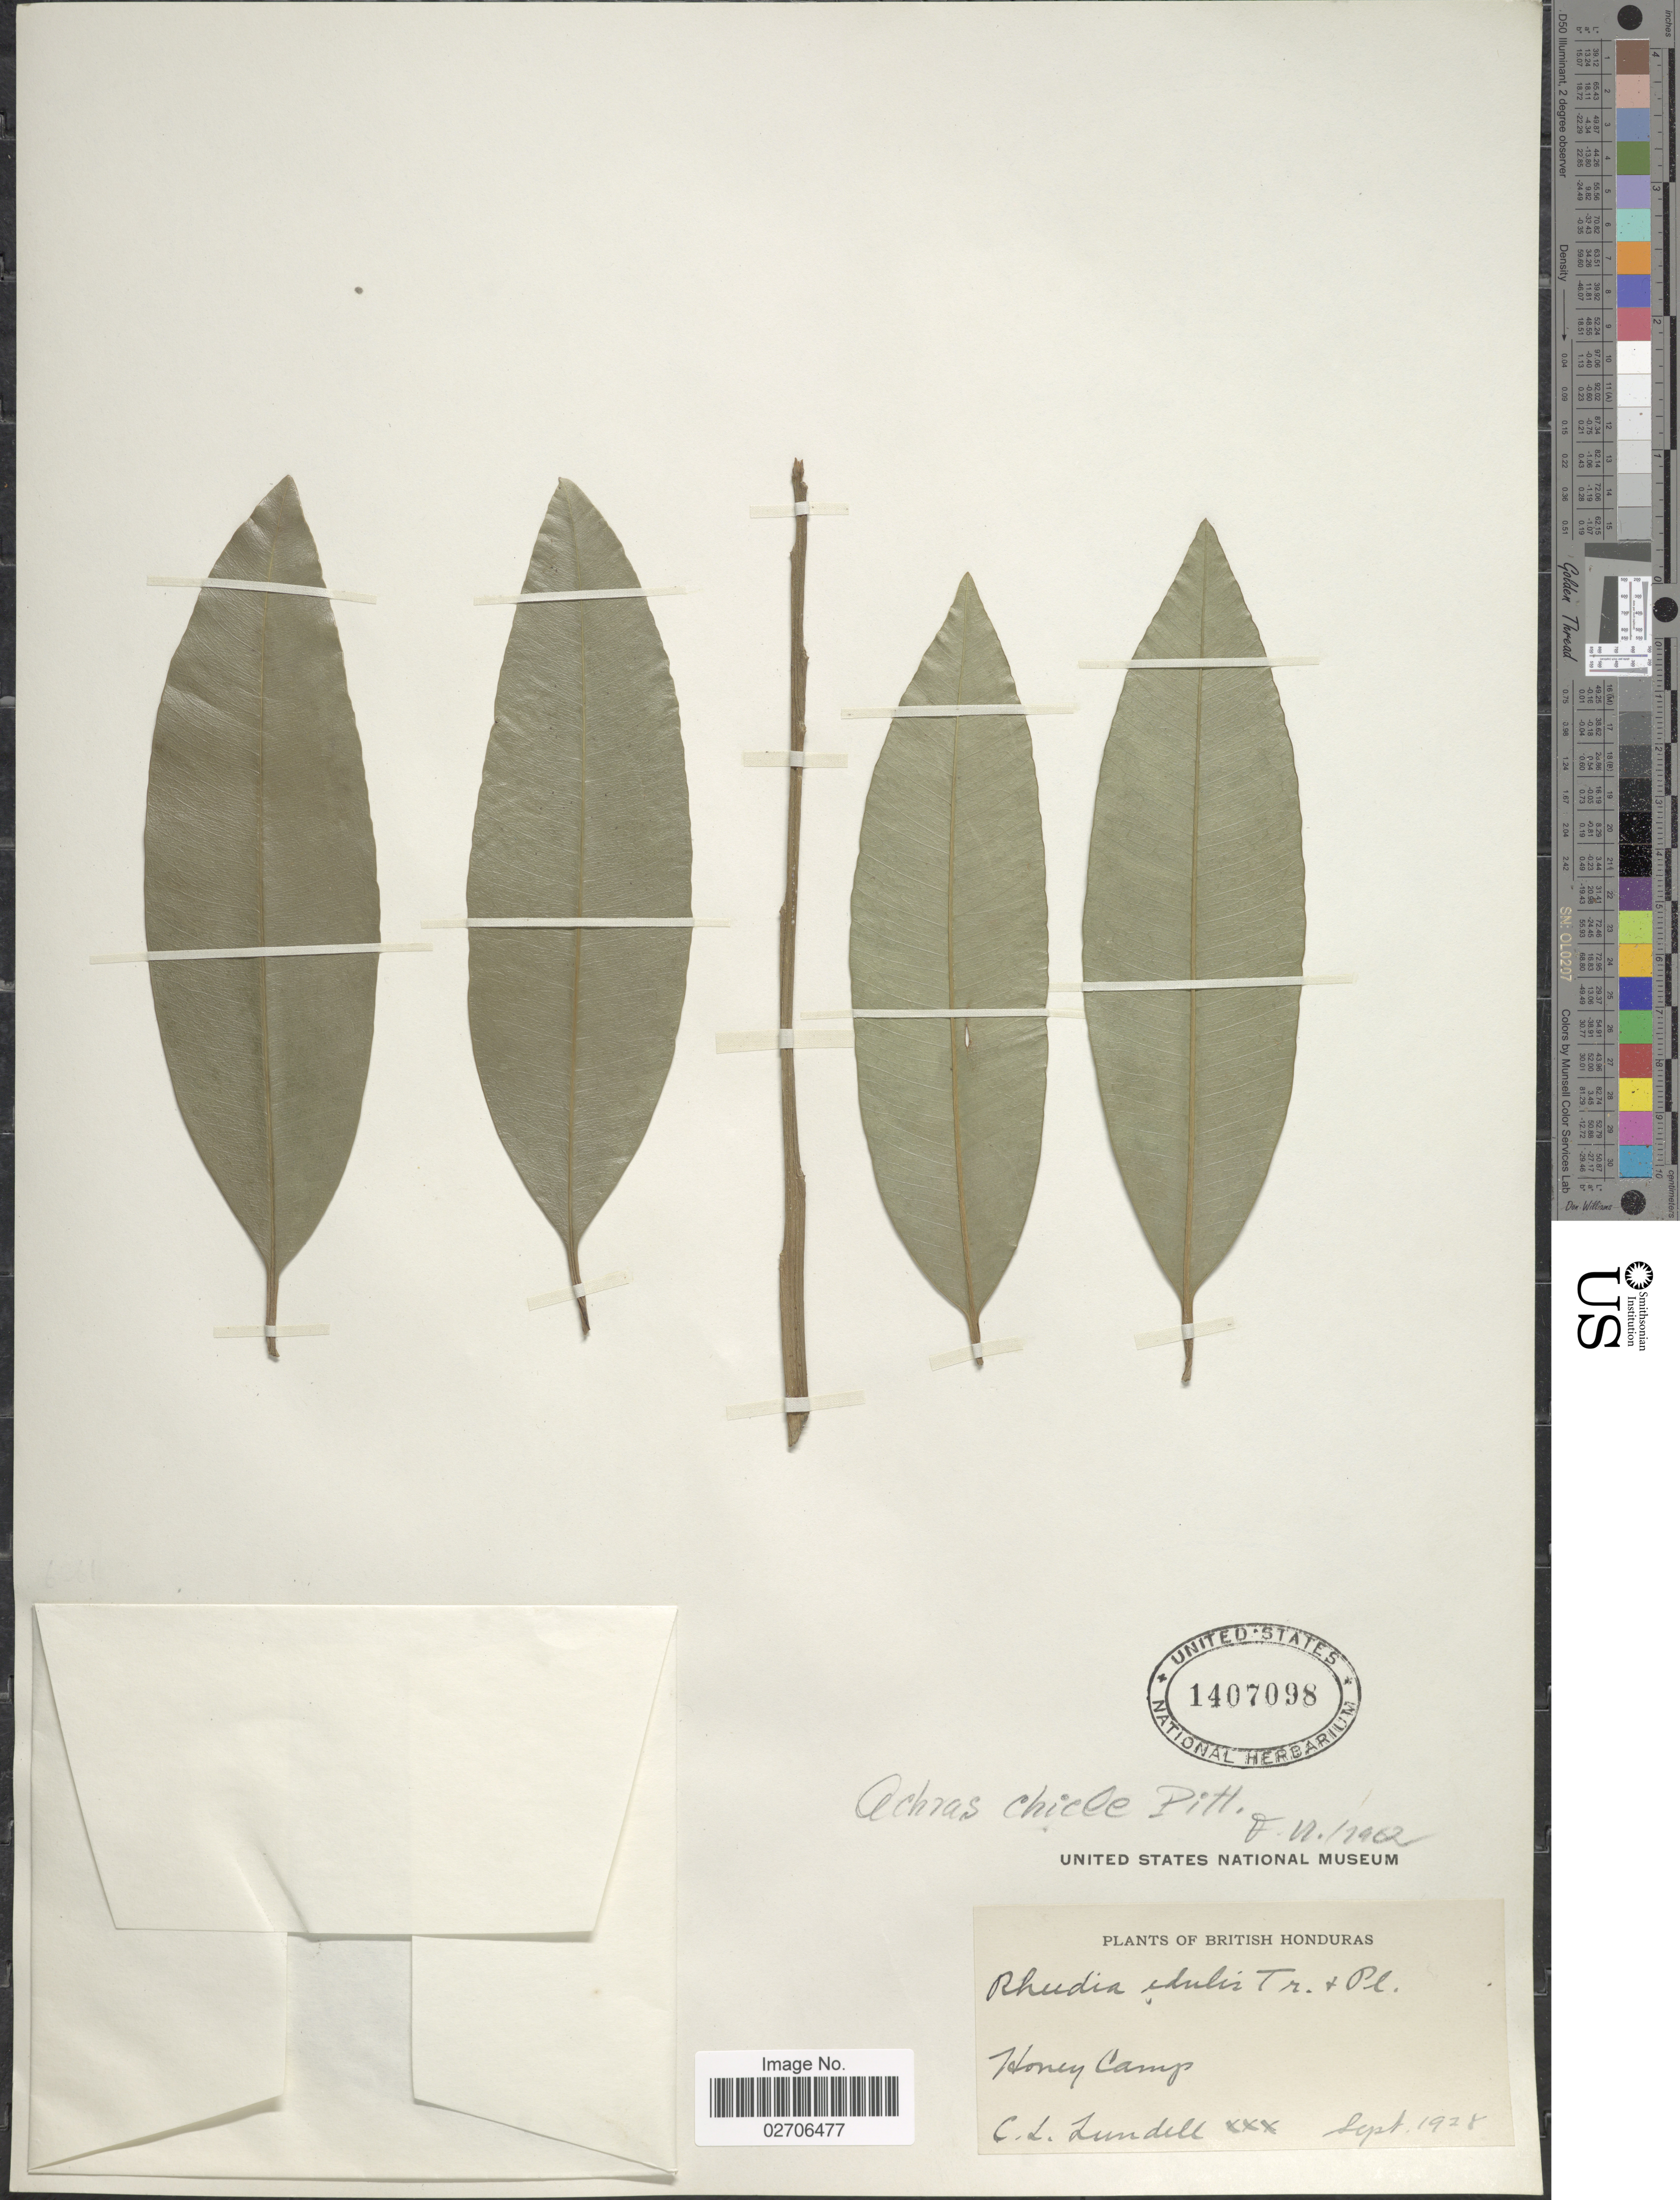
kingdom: Plantae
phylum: Tracheophyta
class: Magnoliopsida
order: Ericales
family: Sapotaceae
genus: Manilkara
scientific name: Manilkara chicle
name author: (Pittier) Gilly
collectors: C. L. Lundell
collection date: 1928-09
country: Belize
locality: British Honduras, Honey Camp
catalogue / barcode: US 1407098